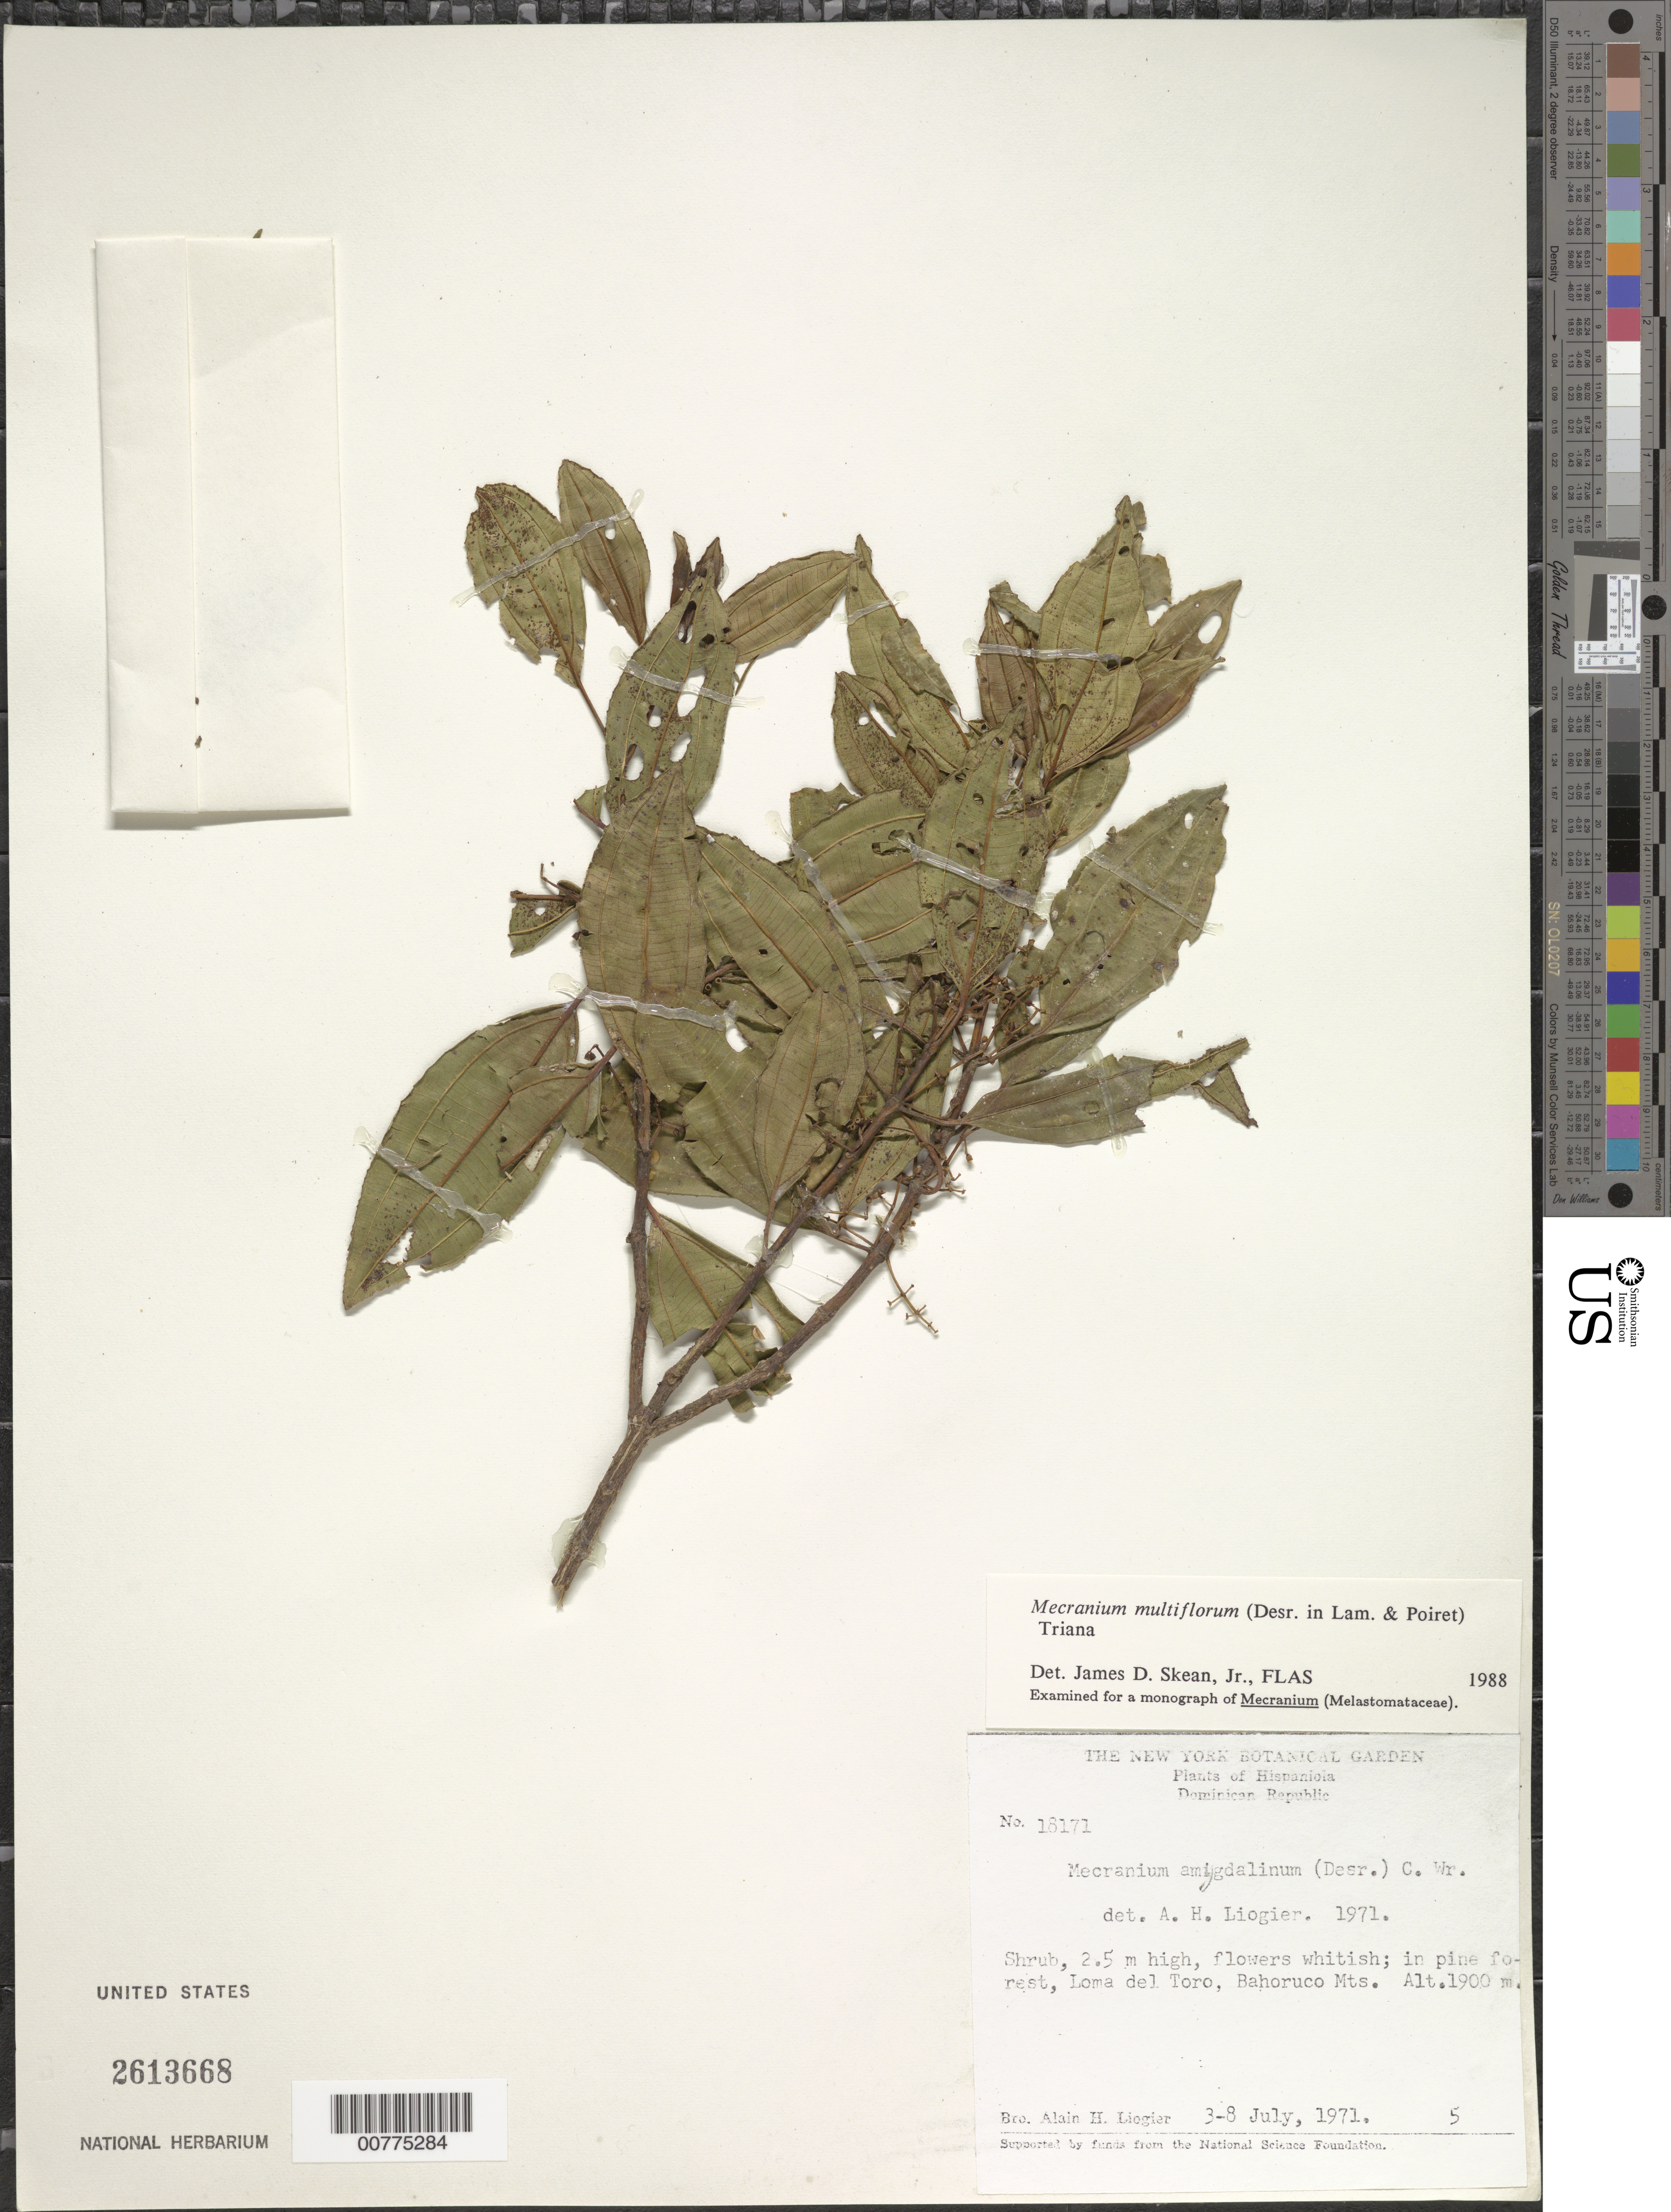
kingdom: Plantae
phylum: Tracheophyta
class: Magnoliopsida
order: Myrtales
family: Melastomataceae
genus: Mecranium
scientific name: Mecranium multiflorum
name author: (Desr.) Triana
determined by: Skean, J. D., Jr.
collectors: A. H. Liogier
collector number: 18171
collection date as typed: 03 Jul 1971 to 08 Jul 1971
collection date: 1971-07-03/1971-07-08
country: Dominican Republic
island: Hispaniola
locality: Bahoruco Mts., Loma del Toro.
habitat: In pine forest.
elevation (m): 1900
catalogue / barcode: US 2613668